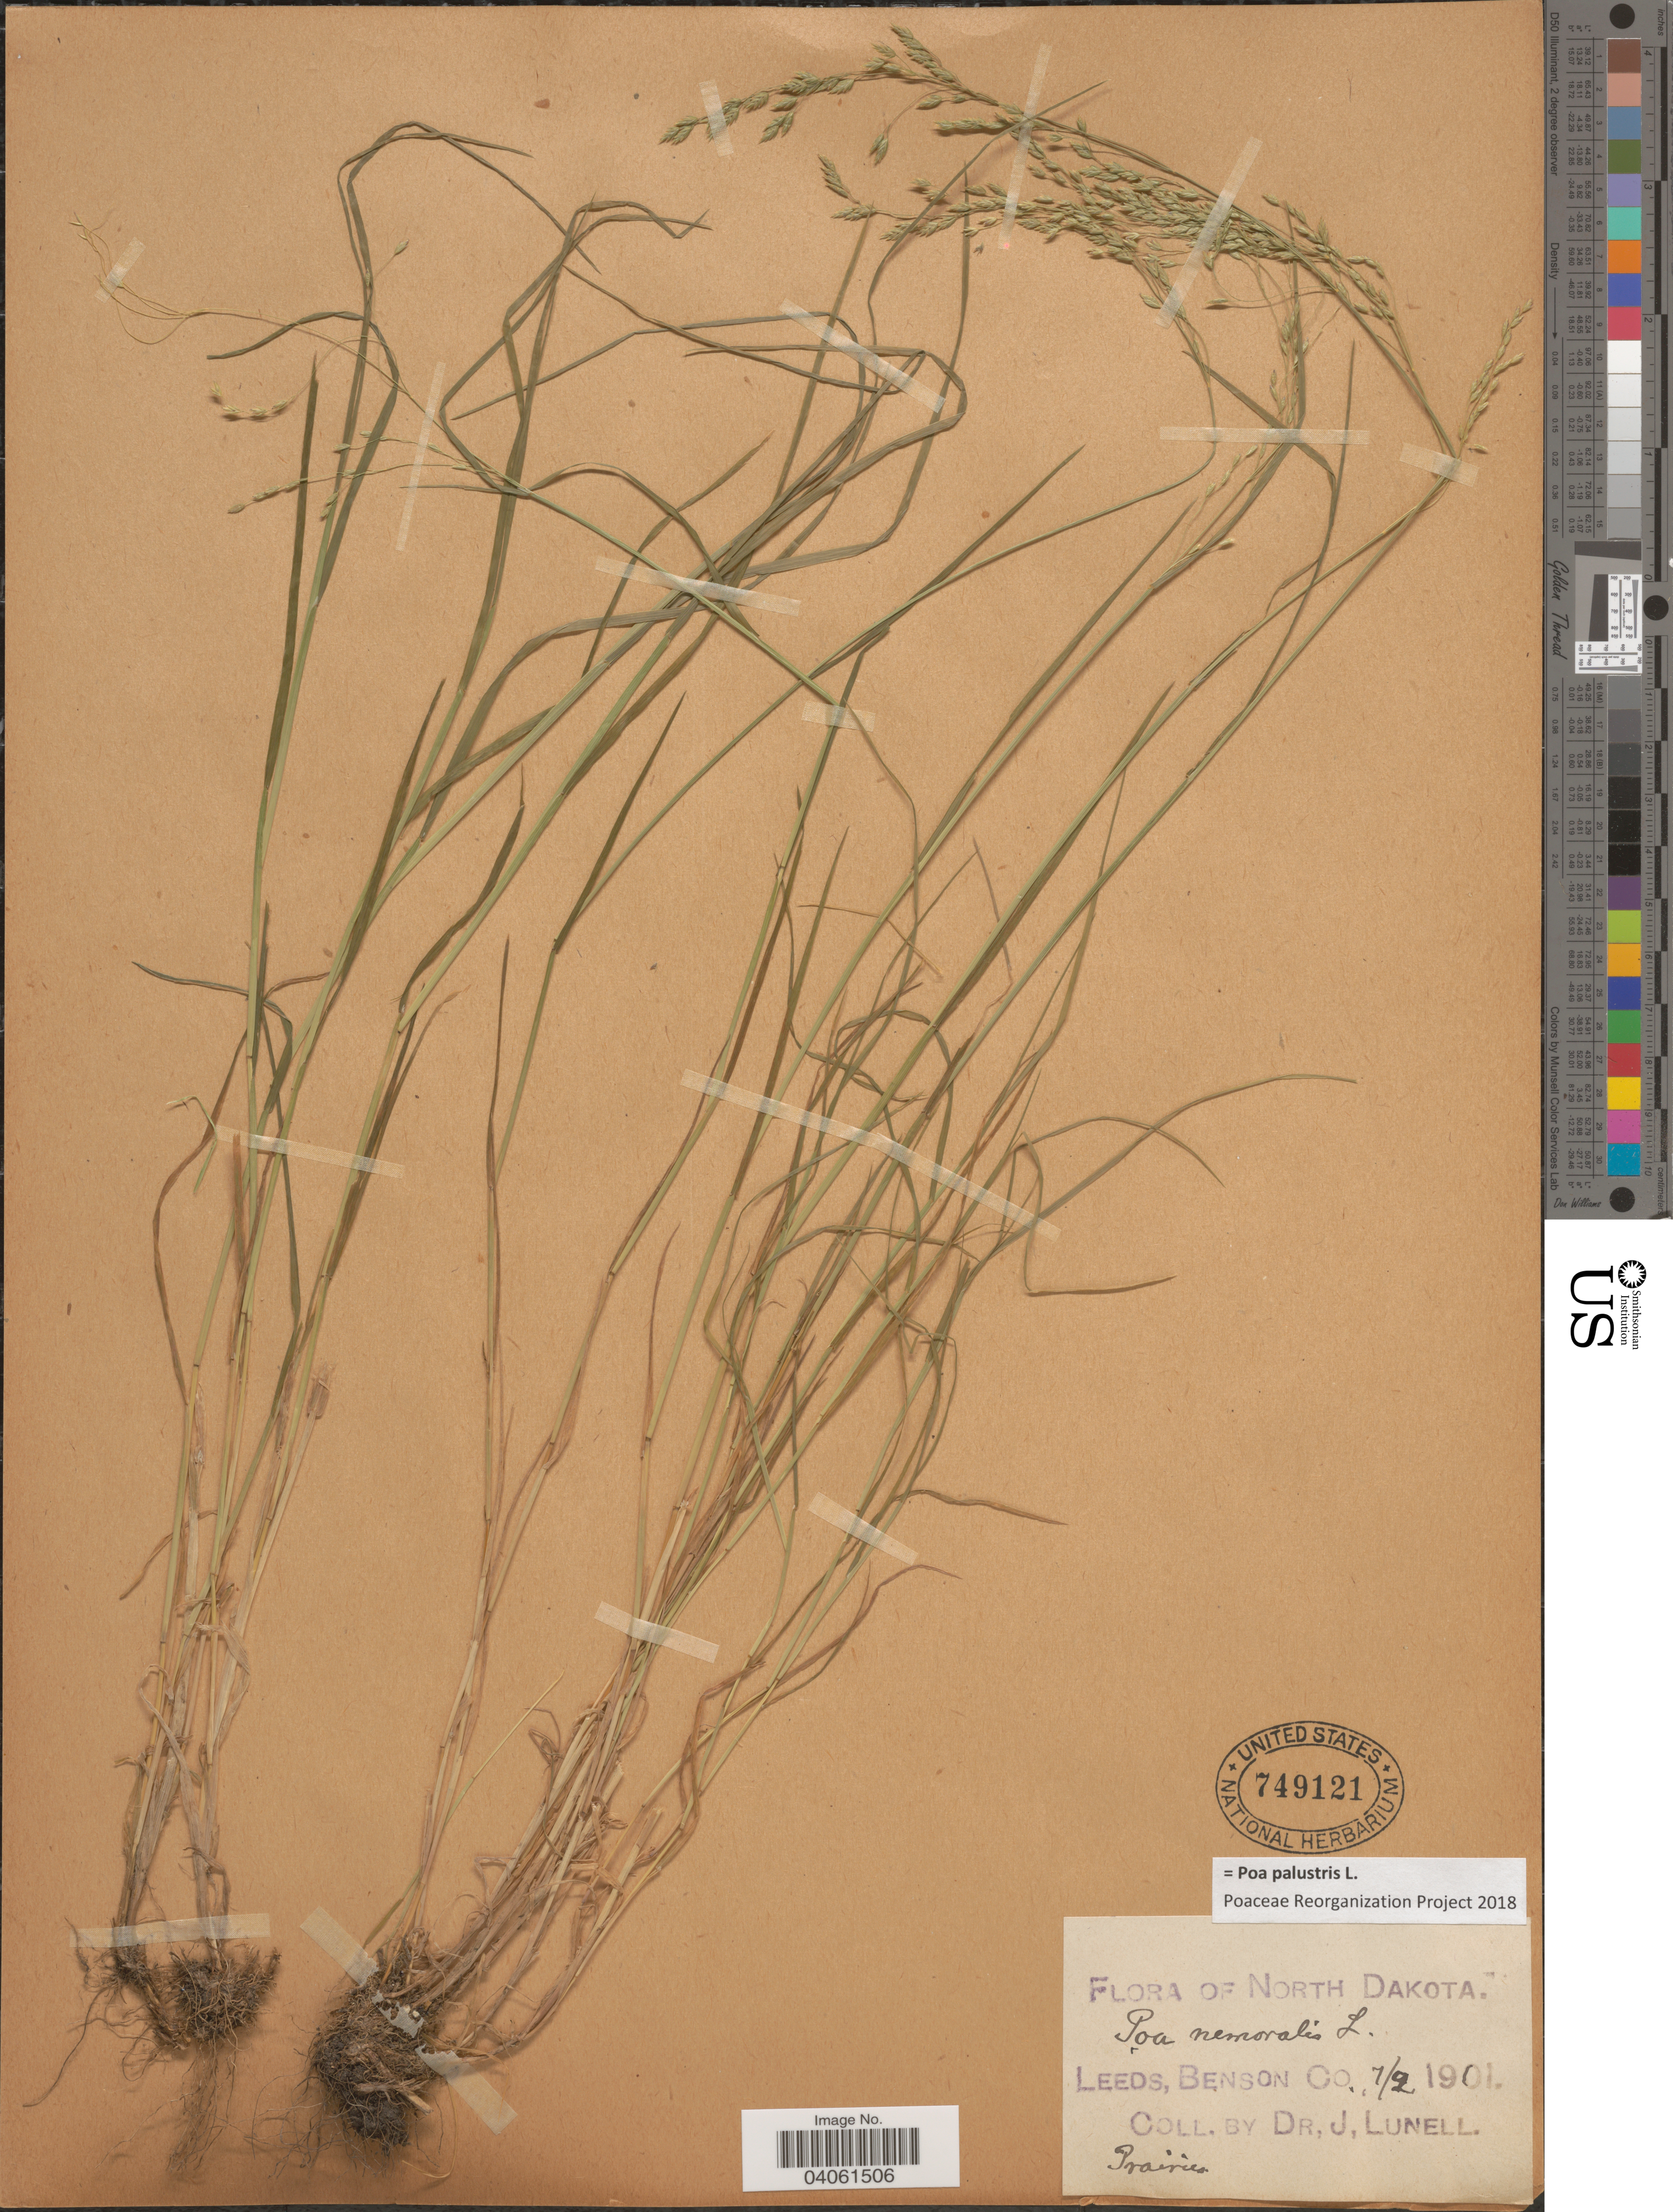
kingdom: Plantae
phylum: Tracheophyta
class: Liliopsida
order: Poales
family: Poaceae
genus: Poa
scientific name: Poa palustris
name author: L.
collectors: J. Lunell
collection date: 1901-07-02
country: United States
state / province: North Dakota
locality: Leeds, Benson Co.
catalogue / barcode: US 749121